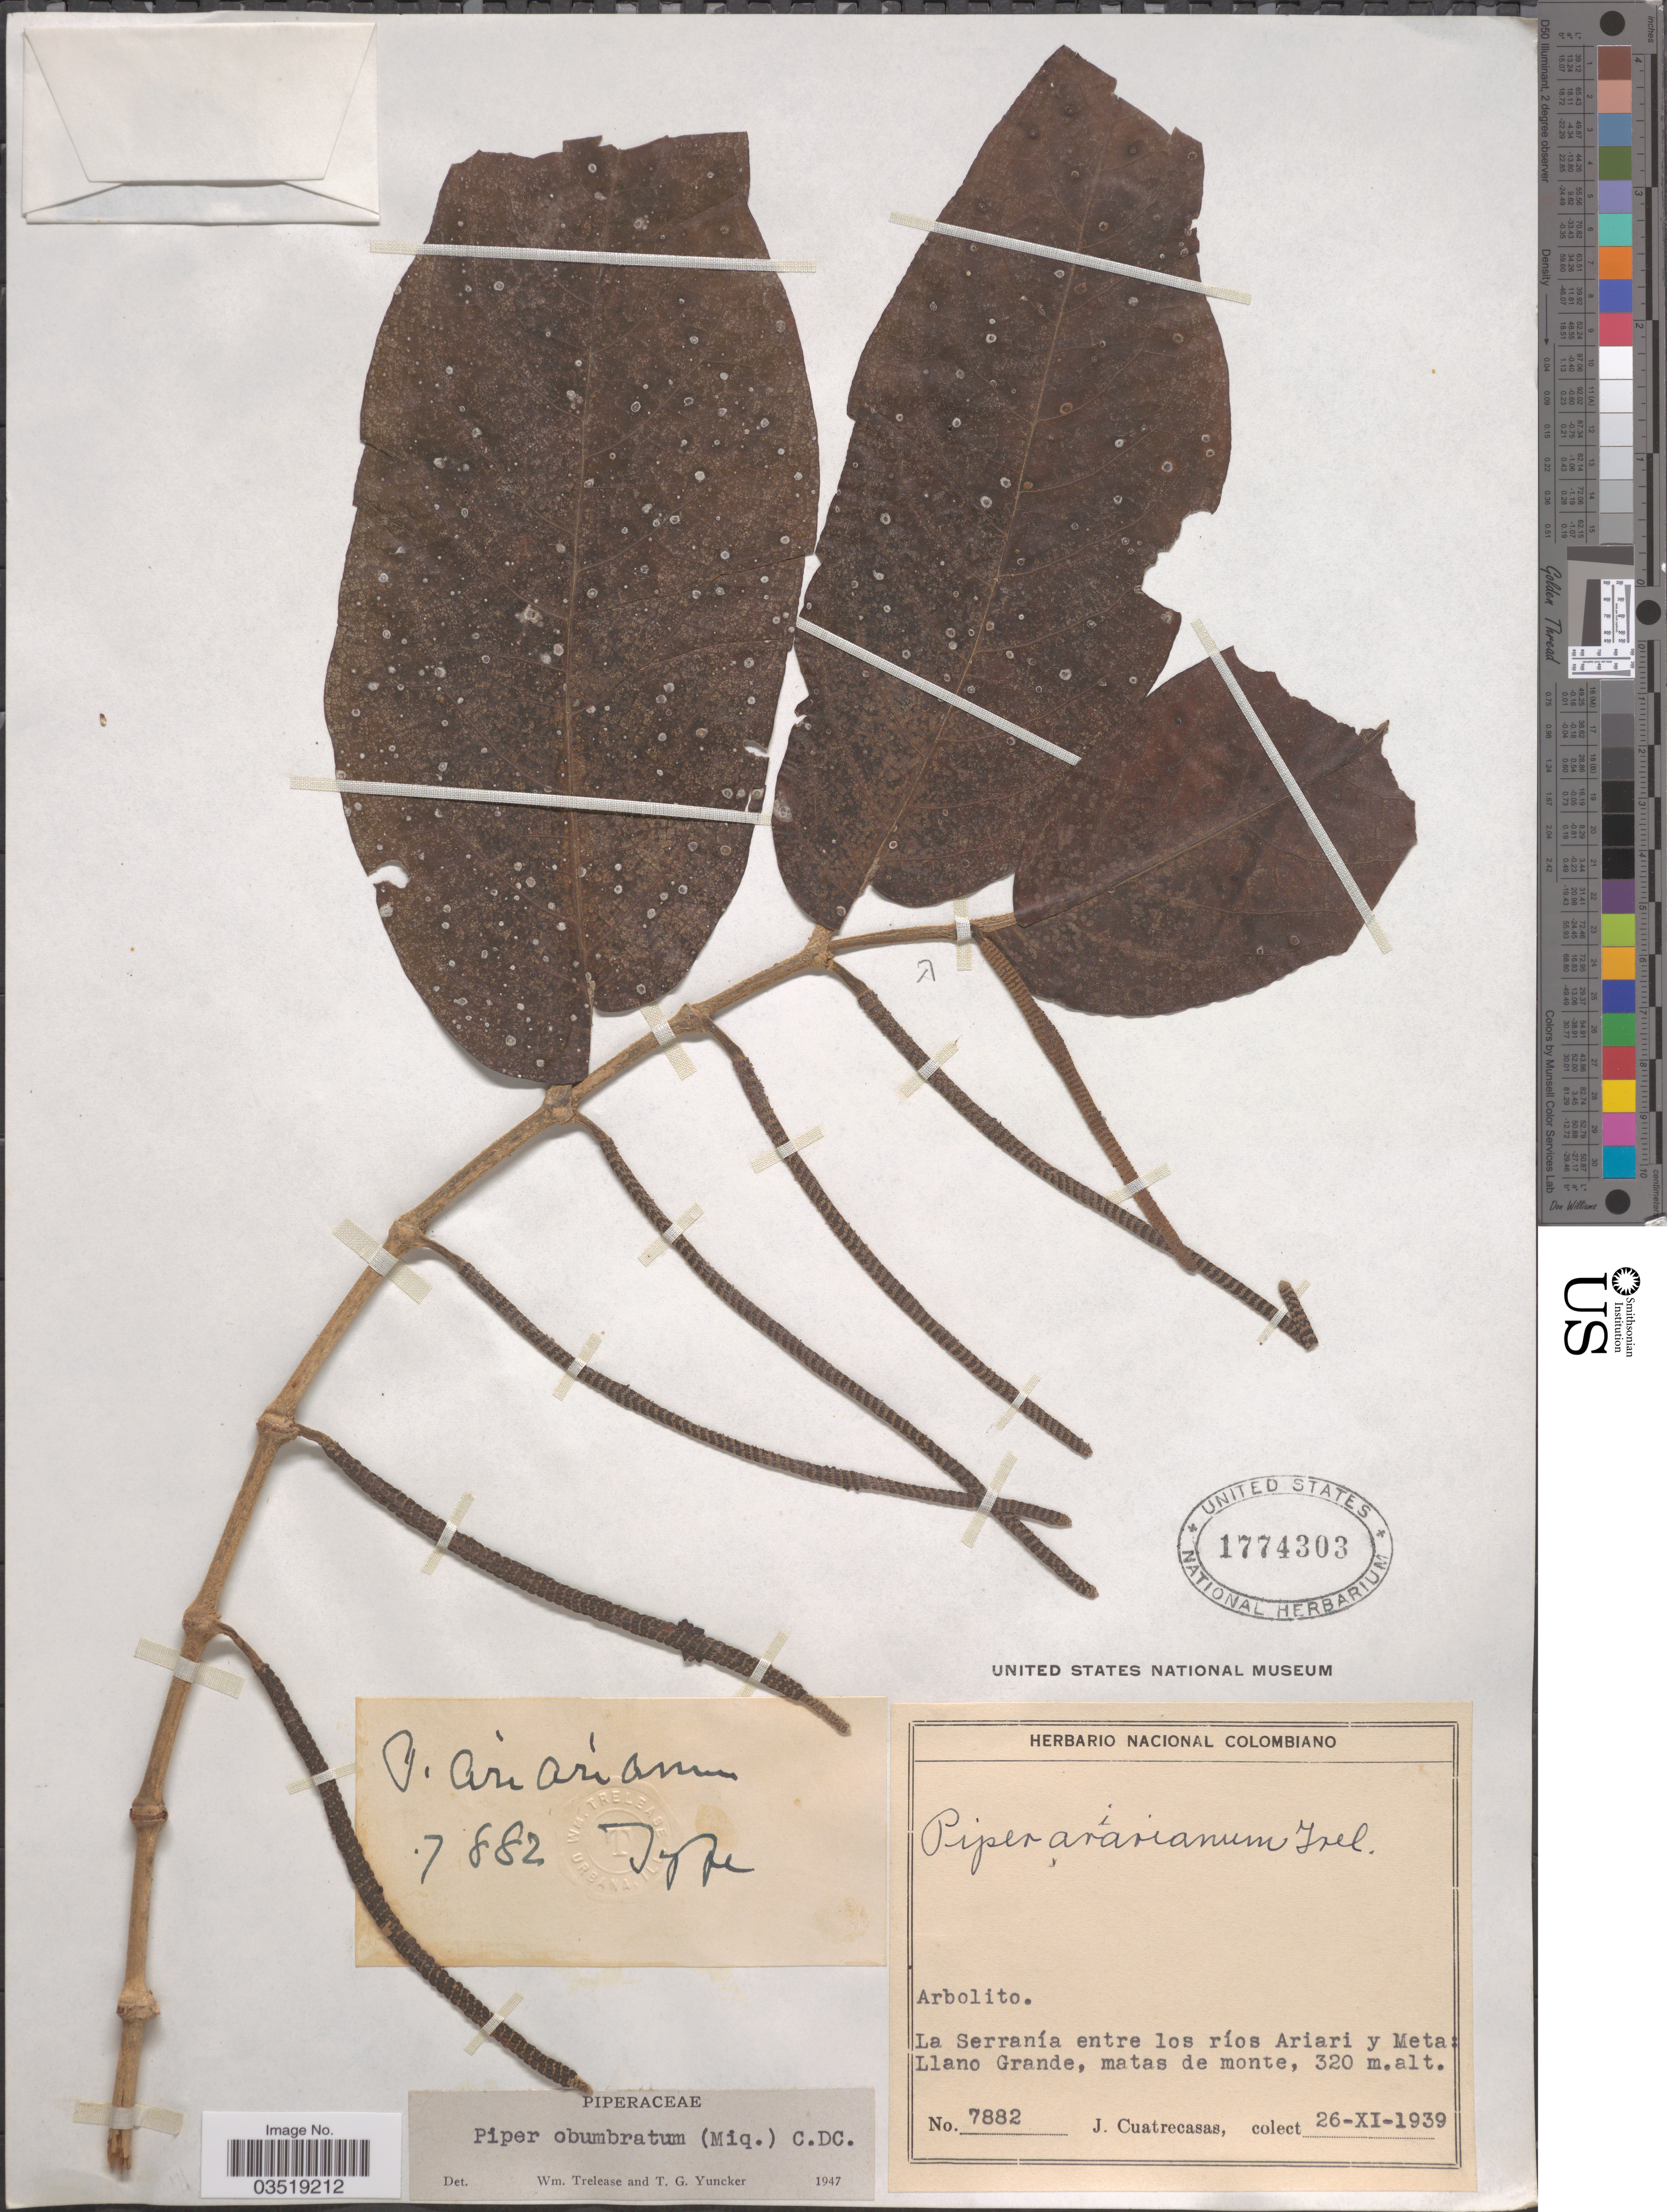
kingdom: Plantae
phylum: Tracheophyta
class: Magnoliopsida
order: Piperales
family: Piperaceae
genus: Piper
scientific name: Piper arboreum var. hirtellum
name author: Yunck.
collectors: J. Cuatrecasas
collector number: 7882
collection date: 1939-11-26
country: Colombia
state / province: Meta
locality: La Serranía entre los ríos Ariari y Meta: Llano Grande.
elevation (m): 320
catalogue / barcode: US 1774303